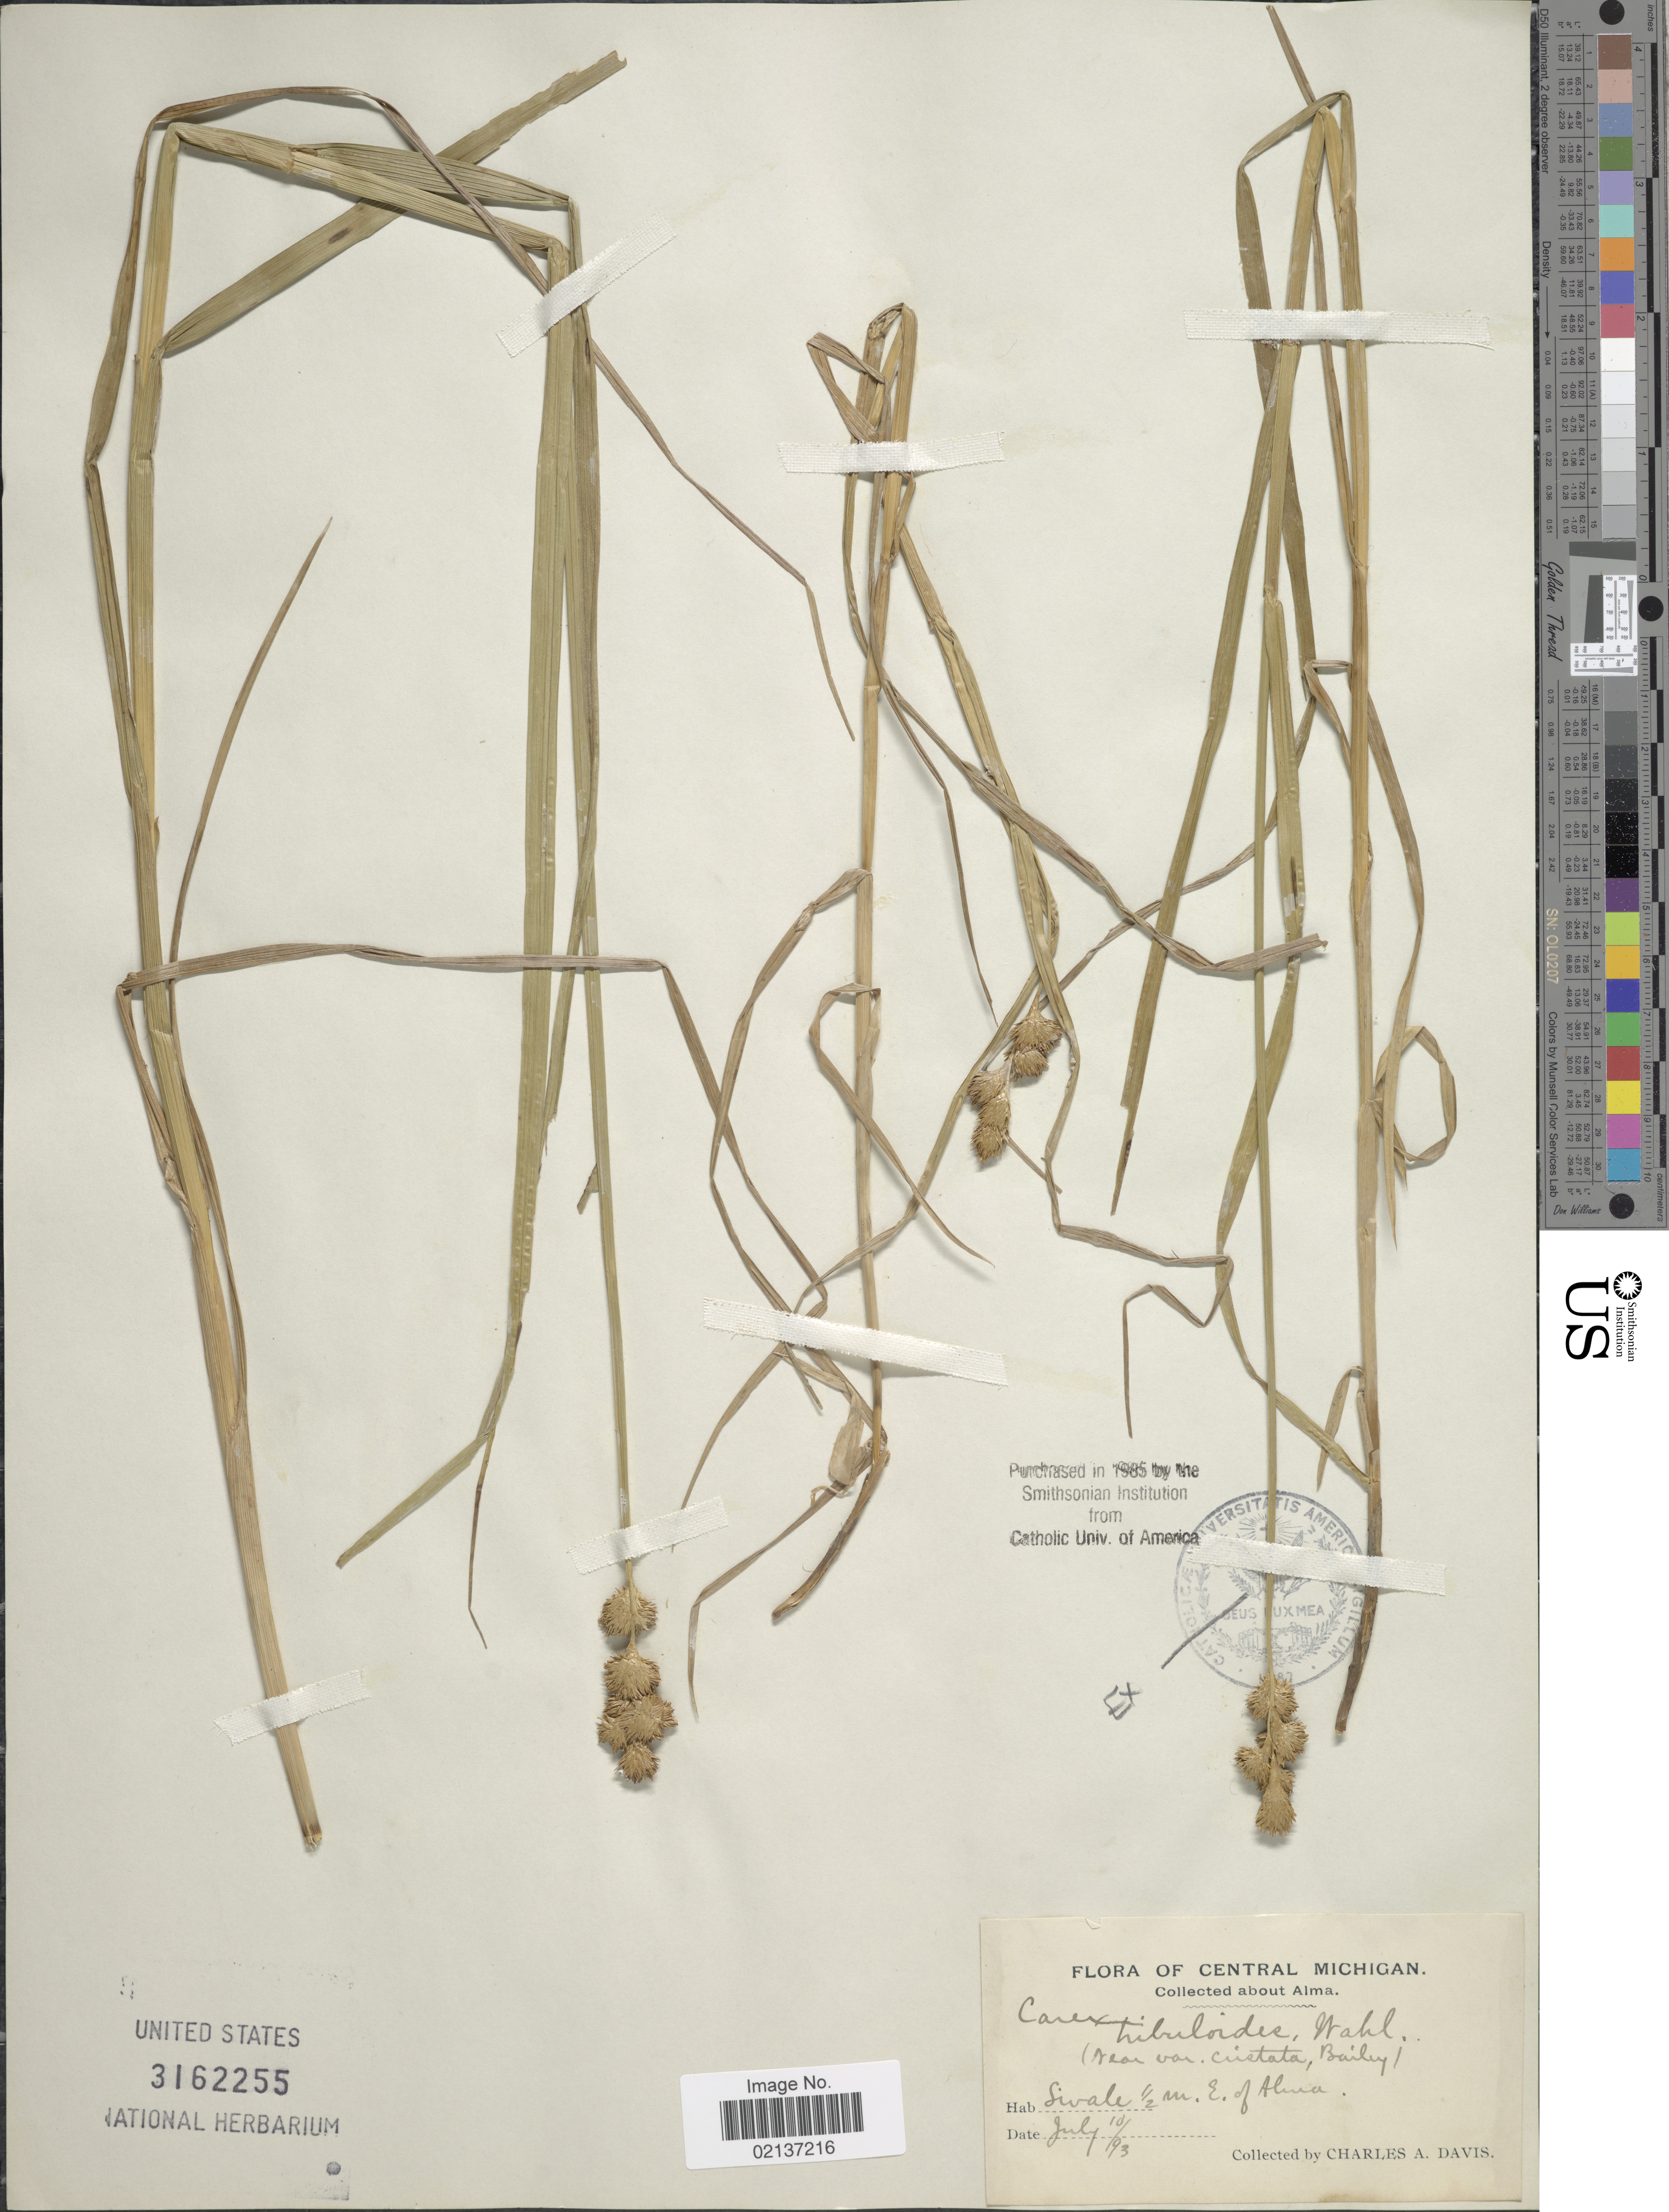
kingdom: Plantae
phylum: Tracheophyta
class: Liliopsida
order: Poales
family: Cyperaceae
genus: Carex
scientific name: Carex tribuloides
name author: Wahlenb.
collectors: C. Davis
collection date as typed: Transcribed d/m/y: 10/7/93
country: United States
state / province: Michigan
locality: Central Michigan, about Alma, swale 1/2 mi. E. of Alma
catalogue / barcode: US 3162255